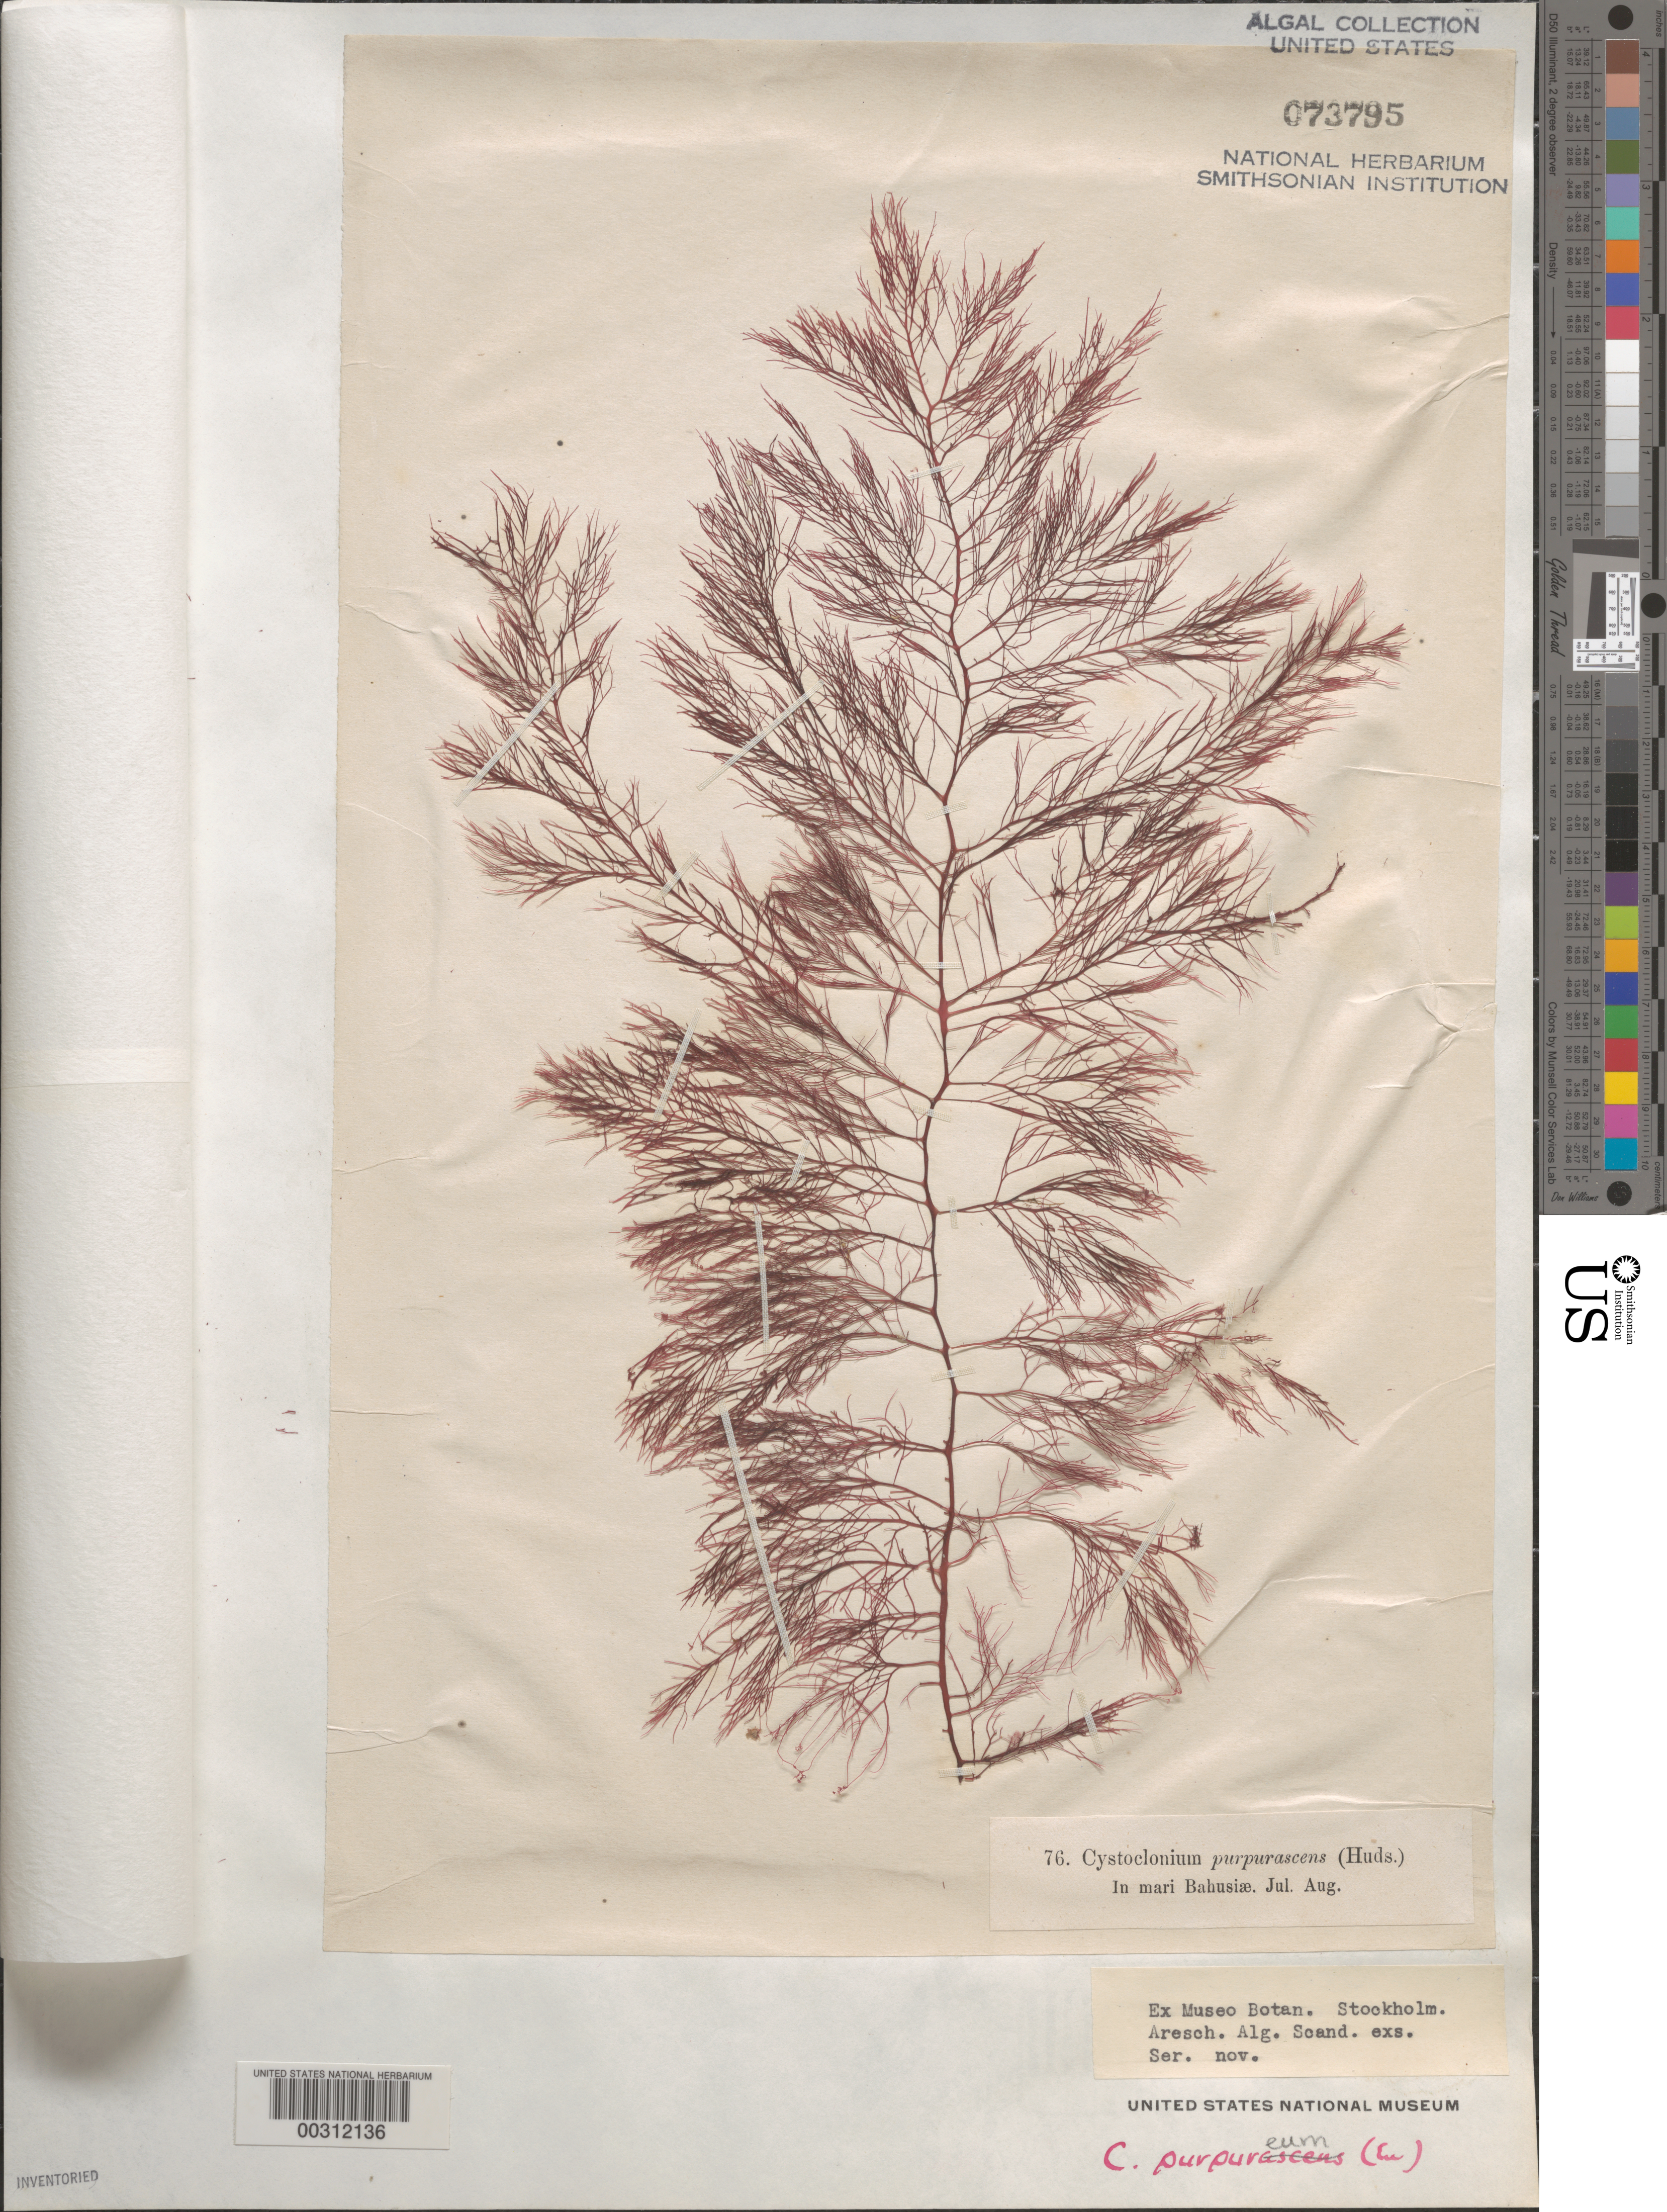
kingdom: Plantae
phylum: Rhodophyta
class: Florideophyceae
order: Gigartinales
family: Cystocloniaceae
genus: Cystoclonium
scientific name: Cystoclonium purpureum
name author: (Huds.) Batters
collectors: -. Areschoug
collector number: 76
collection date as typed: Jul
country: Sweden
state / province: Västra Götaland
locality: Bohus bay (mari bahusiae)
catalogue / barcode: US 73795